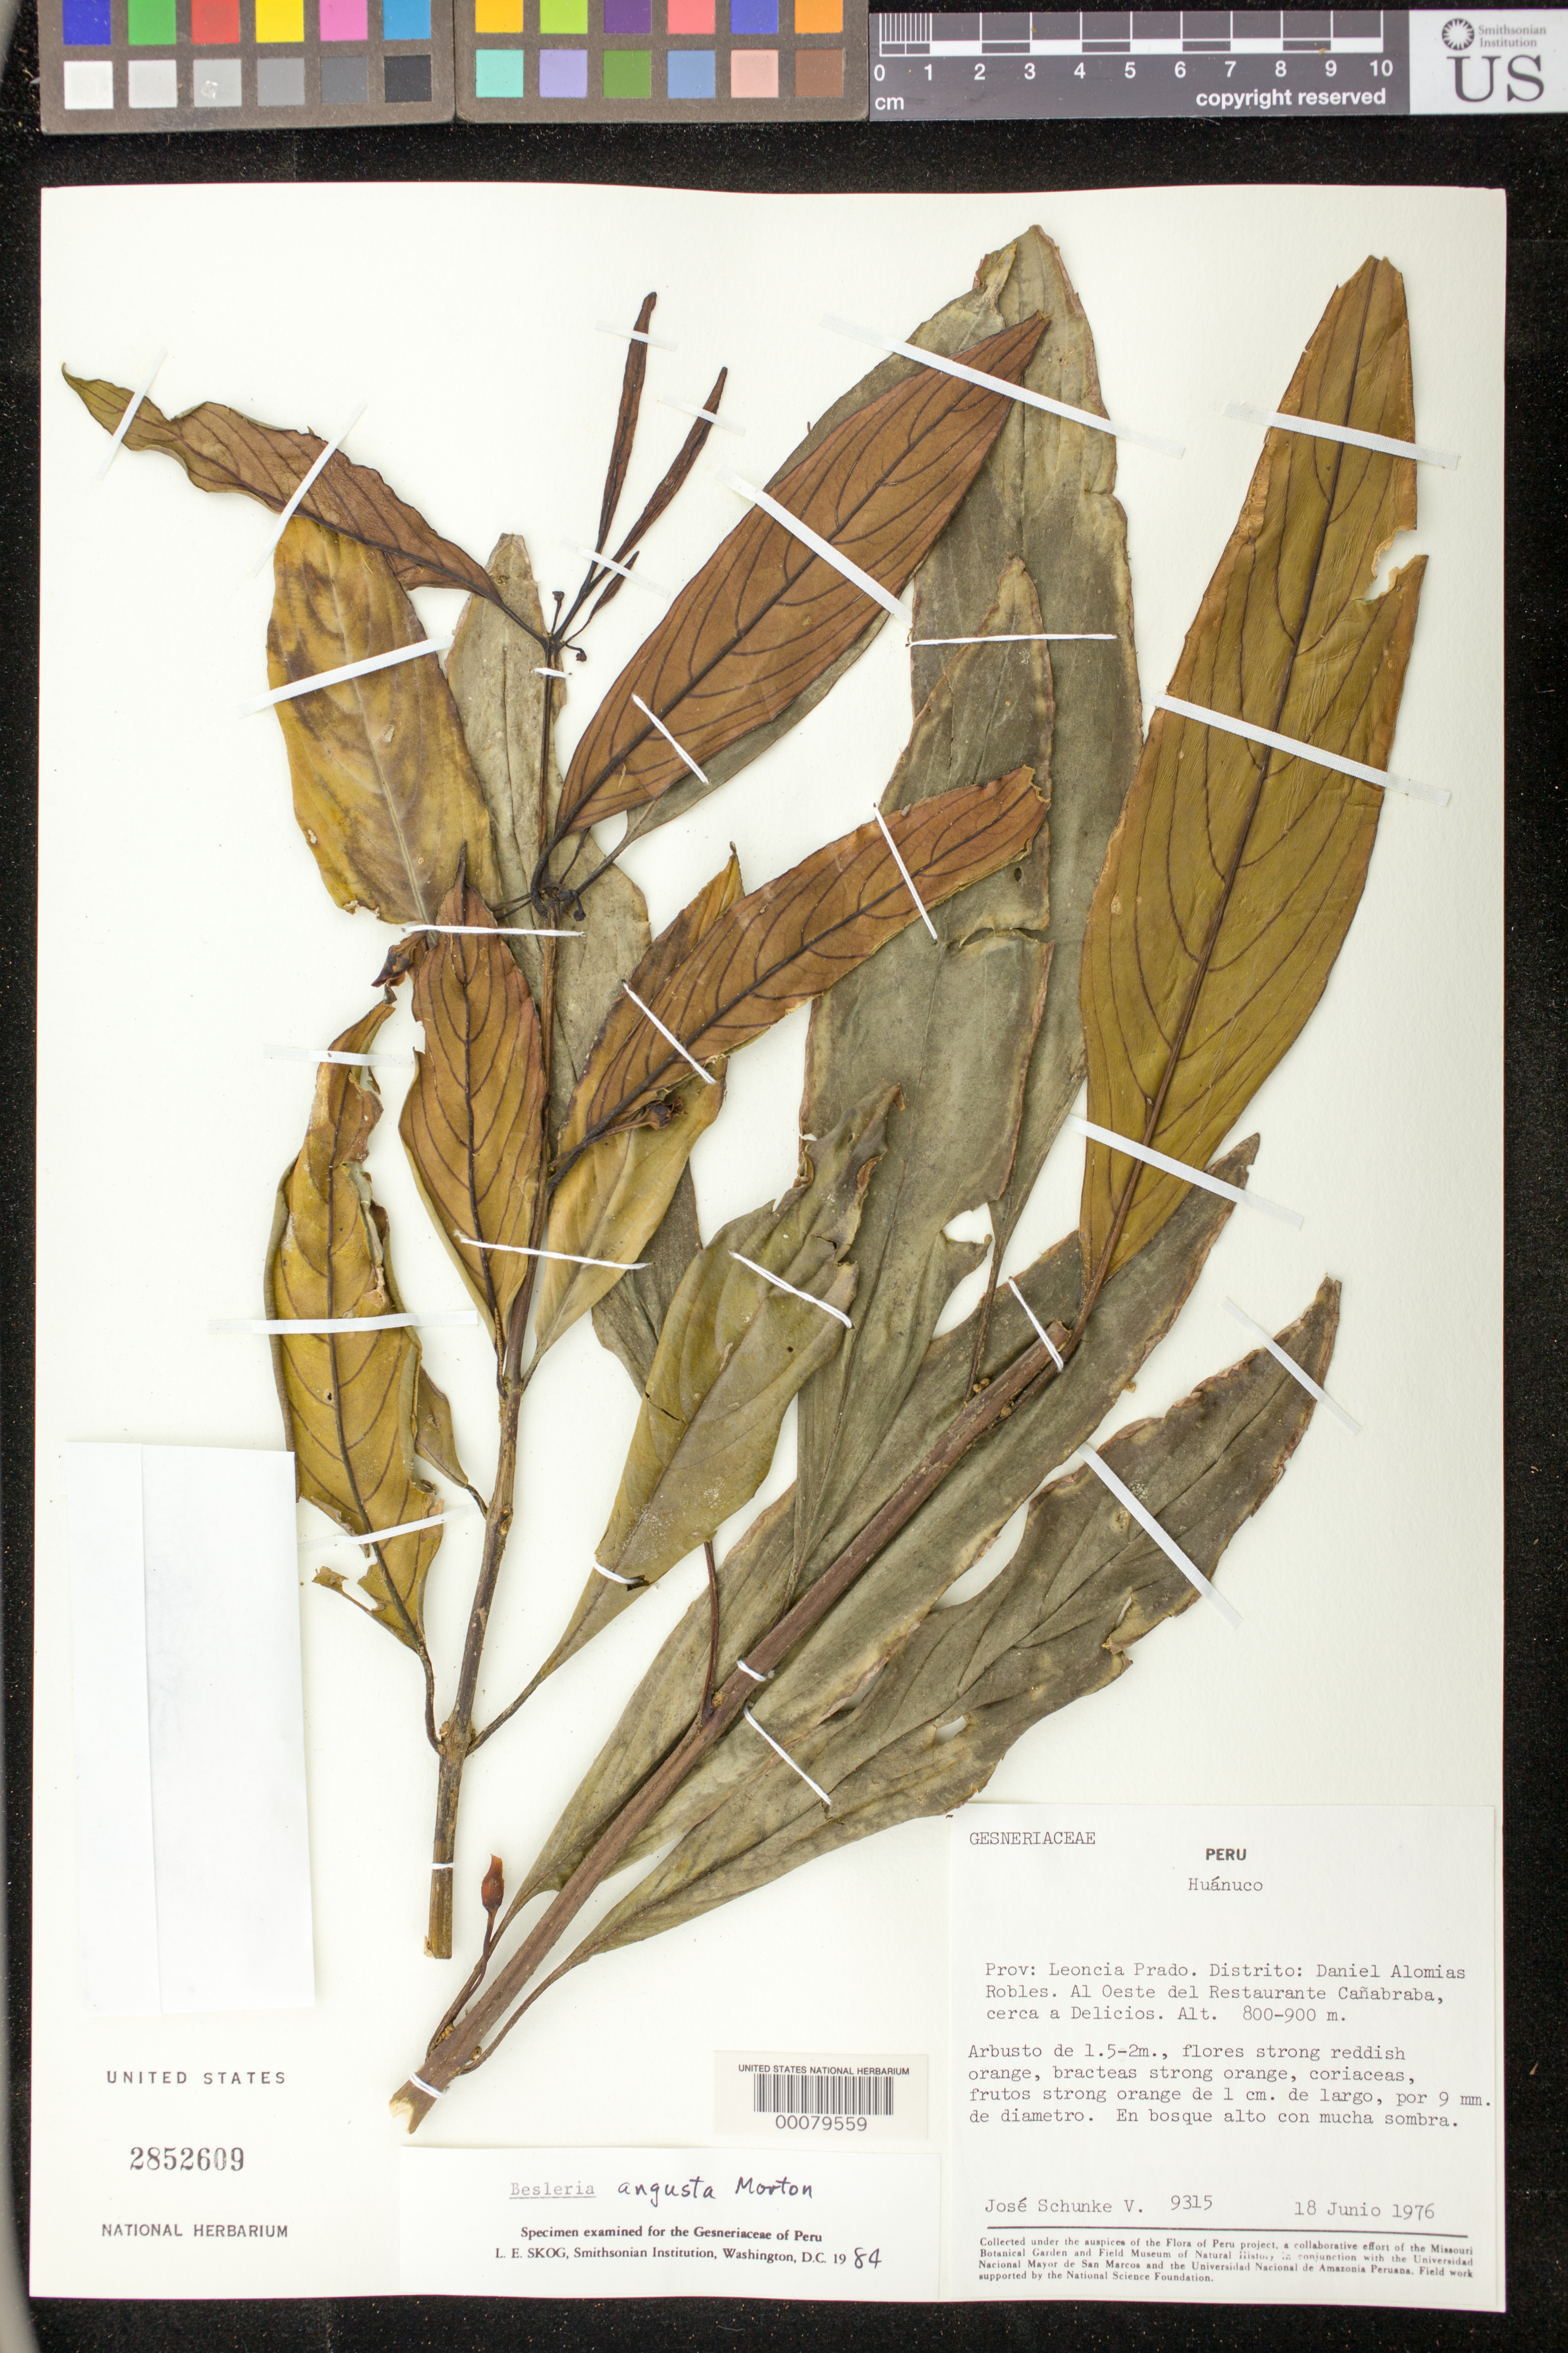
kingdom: Plantae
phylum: Tracheophyta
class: Magnoliopsida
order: Lamiales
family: Gesneriaceae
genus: Besleria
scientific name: Besleria angusta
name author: C.V. Morton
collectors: J. Schunke Vigo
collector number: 9315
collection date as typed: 18 Jun 1976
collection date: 1976-06-18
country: Peru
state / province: Huánuco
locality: Prov. Leoncio Prado; Dtto. Daniel Alomias Robles, W of Restaurante Canabraba, near Delicios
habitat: Very shady tall forest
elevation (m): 800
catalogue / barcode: US 2852609